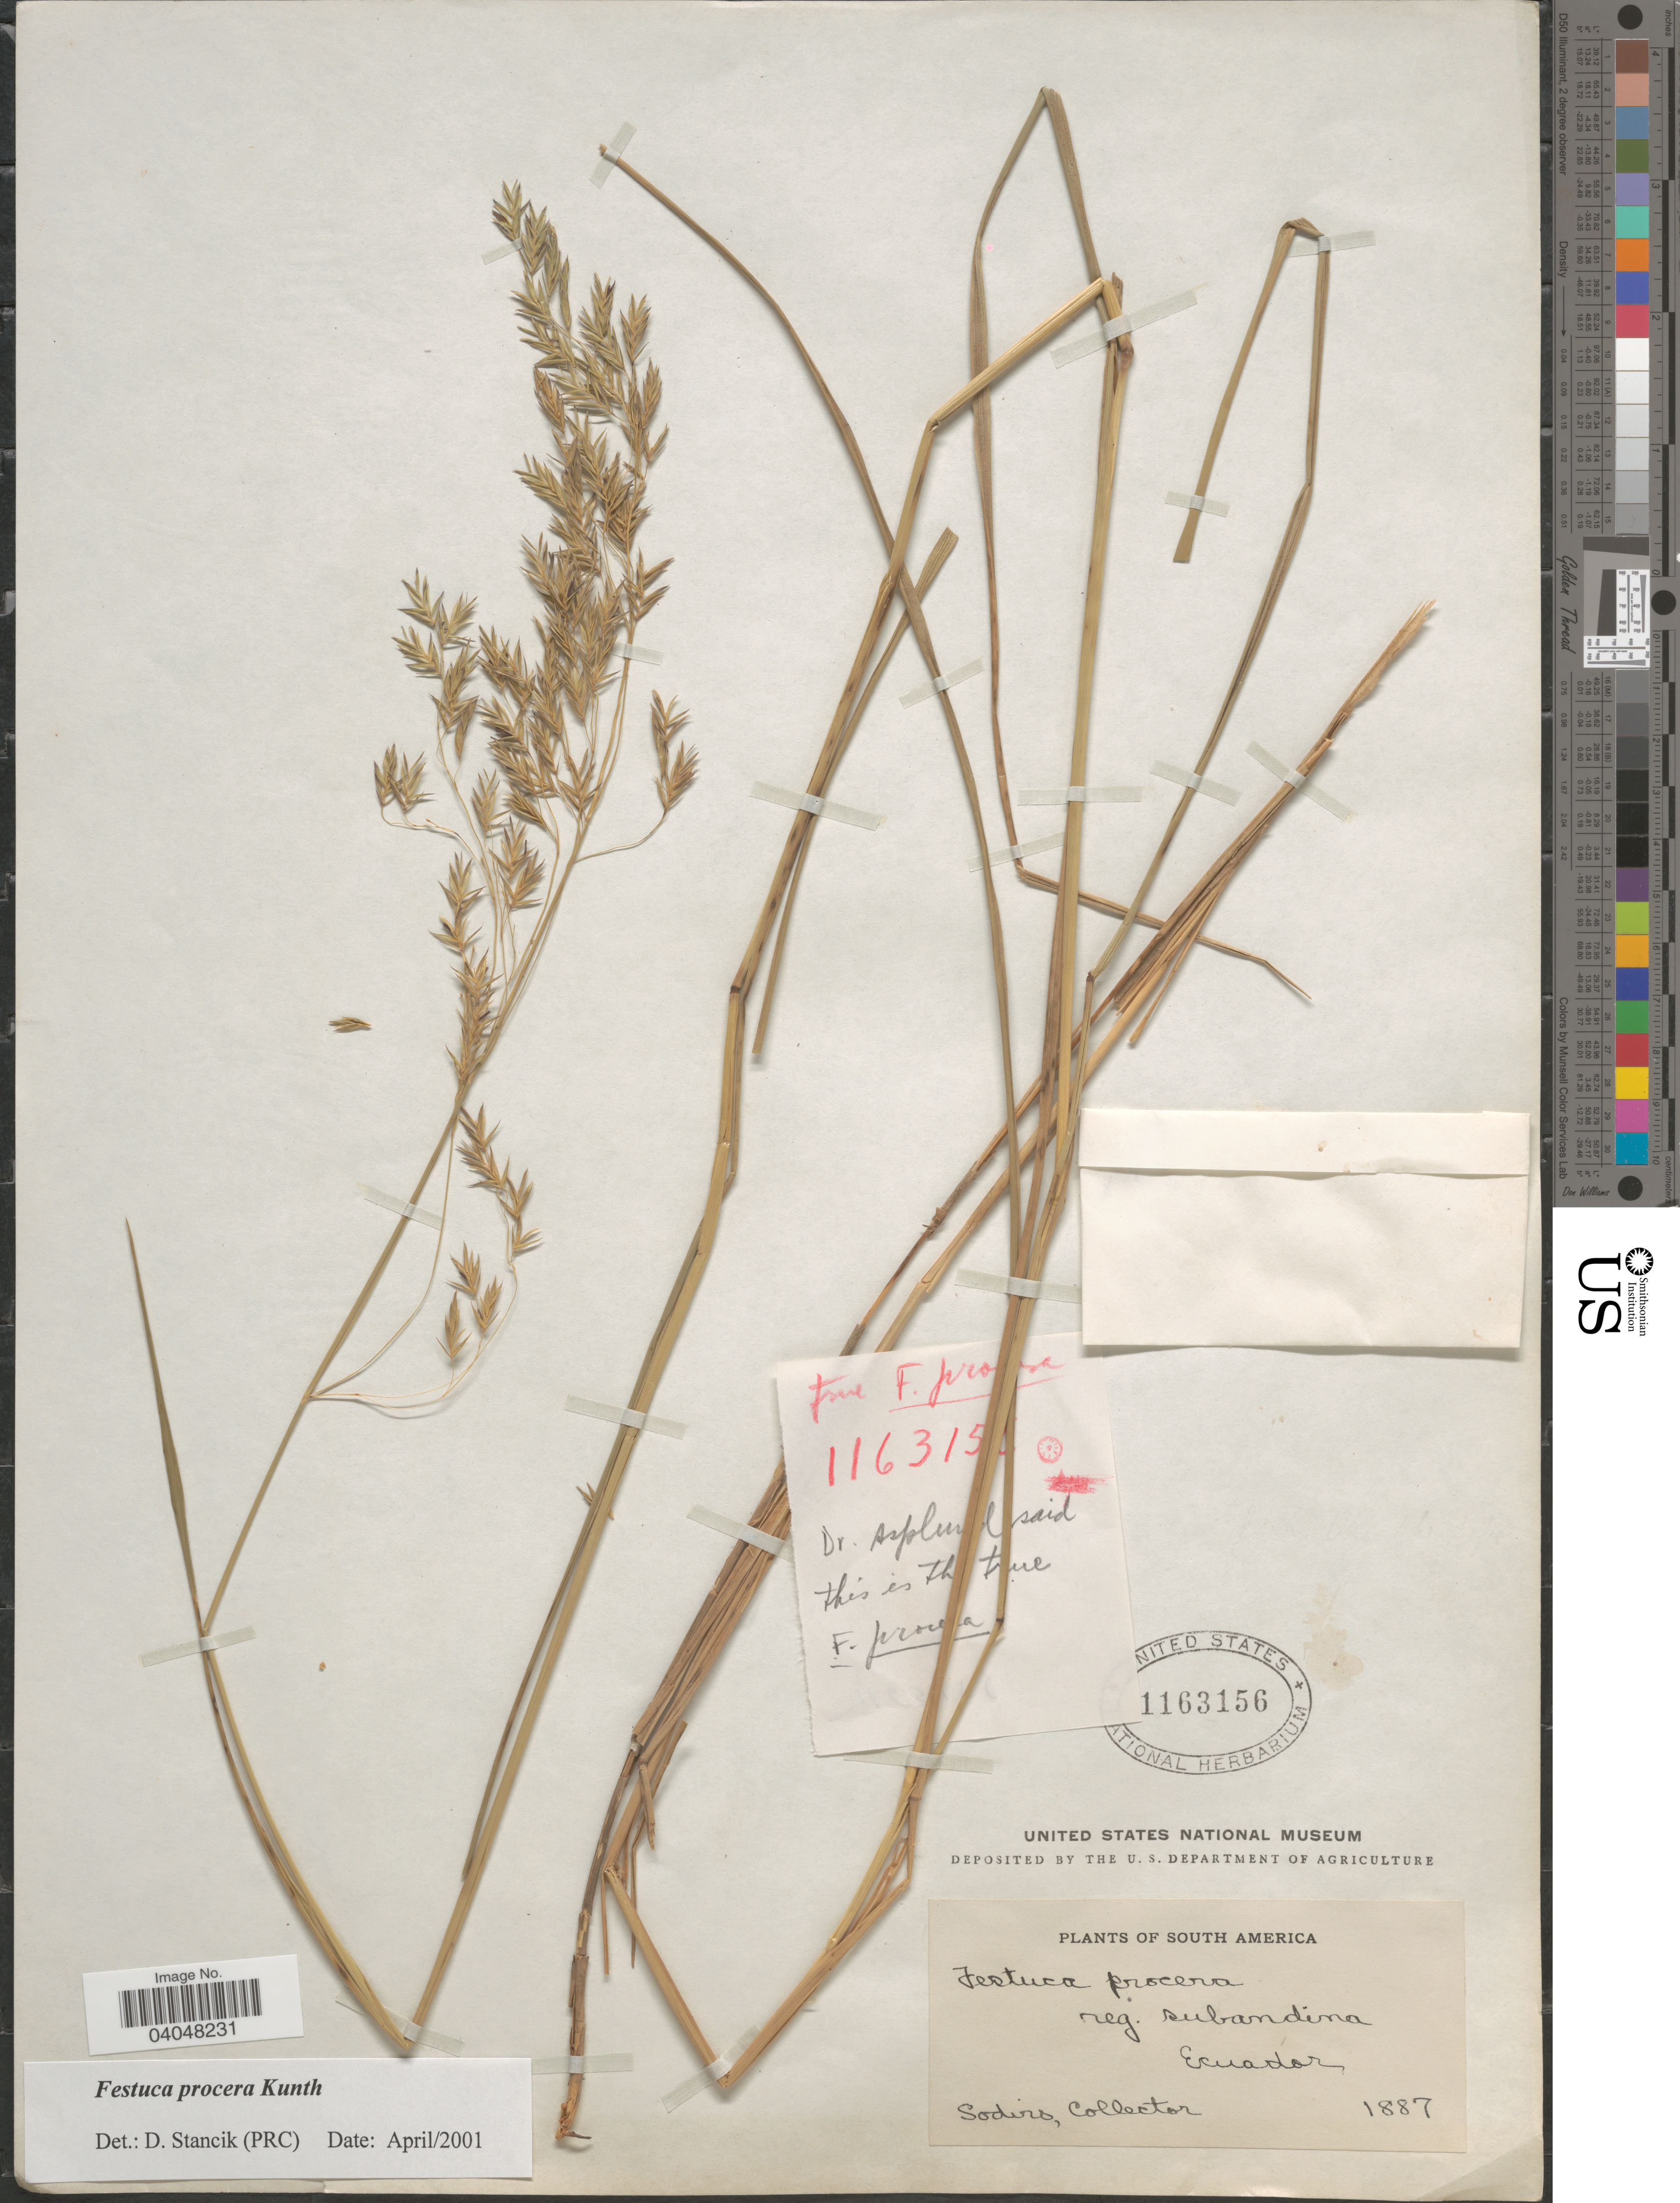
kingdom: Plantae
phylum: Tracheophyta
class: Liliopsida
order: Poales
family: Poaceae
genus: Festuca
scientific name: Festuca procera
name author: Kunth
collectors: Sodiro, --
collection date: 1887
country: Ecuador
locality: Reg. subandina.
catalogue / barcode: US 1163156